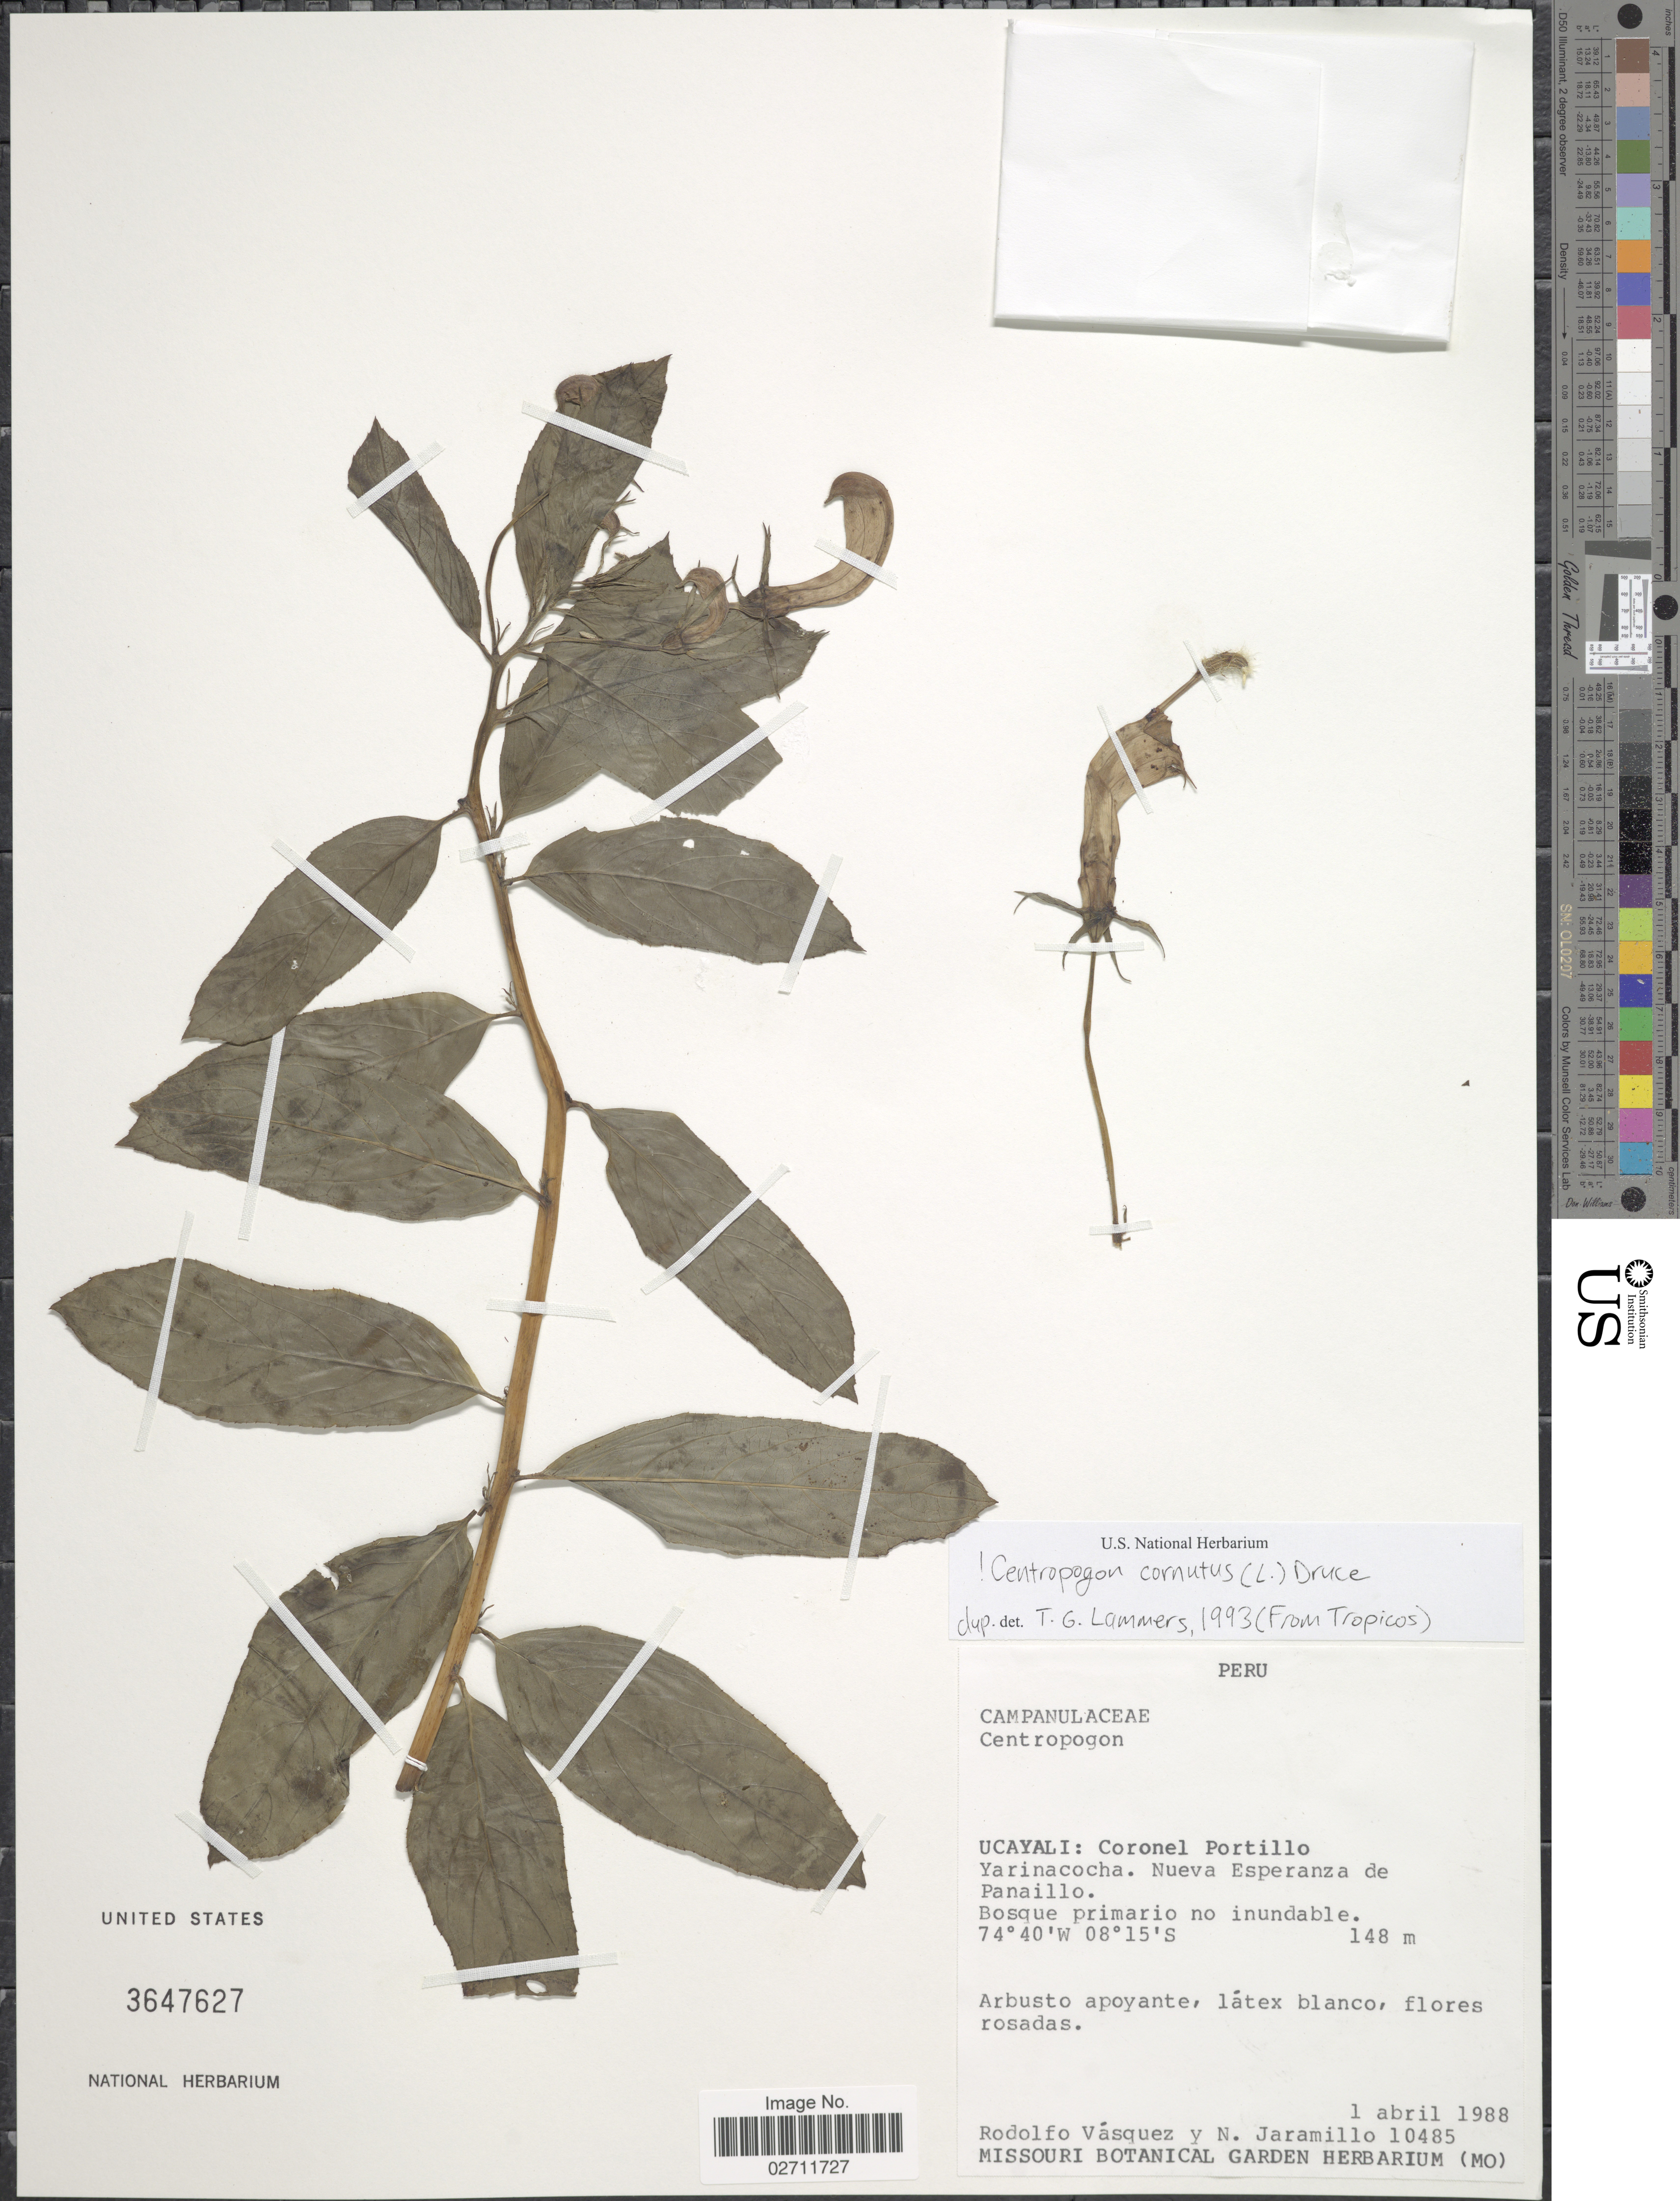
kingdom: Plantae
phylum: Tracheophyta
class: Magnoliopsida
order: Asterales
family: Campanulaceae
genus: Centropogon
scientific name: Centropogon cornutus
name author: (L.) Druce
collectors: R. Vásquez M. & N. Jaramillo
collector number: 10485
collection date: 1988-04-01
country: Peru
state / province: Ucayali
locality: Coronel Portillo. Yarinococha. Nueva Esperanza de Panaillo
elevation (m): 148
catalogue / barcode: US 3647627